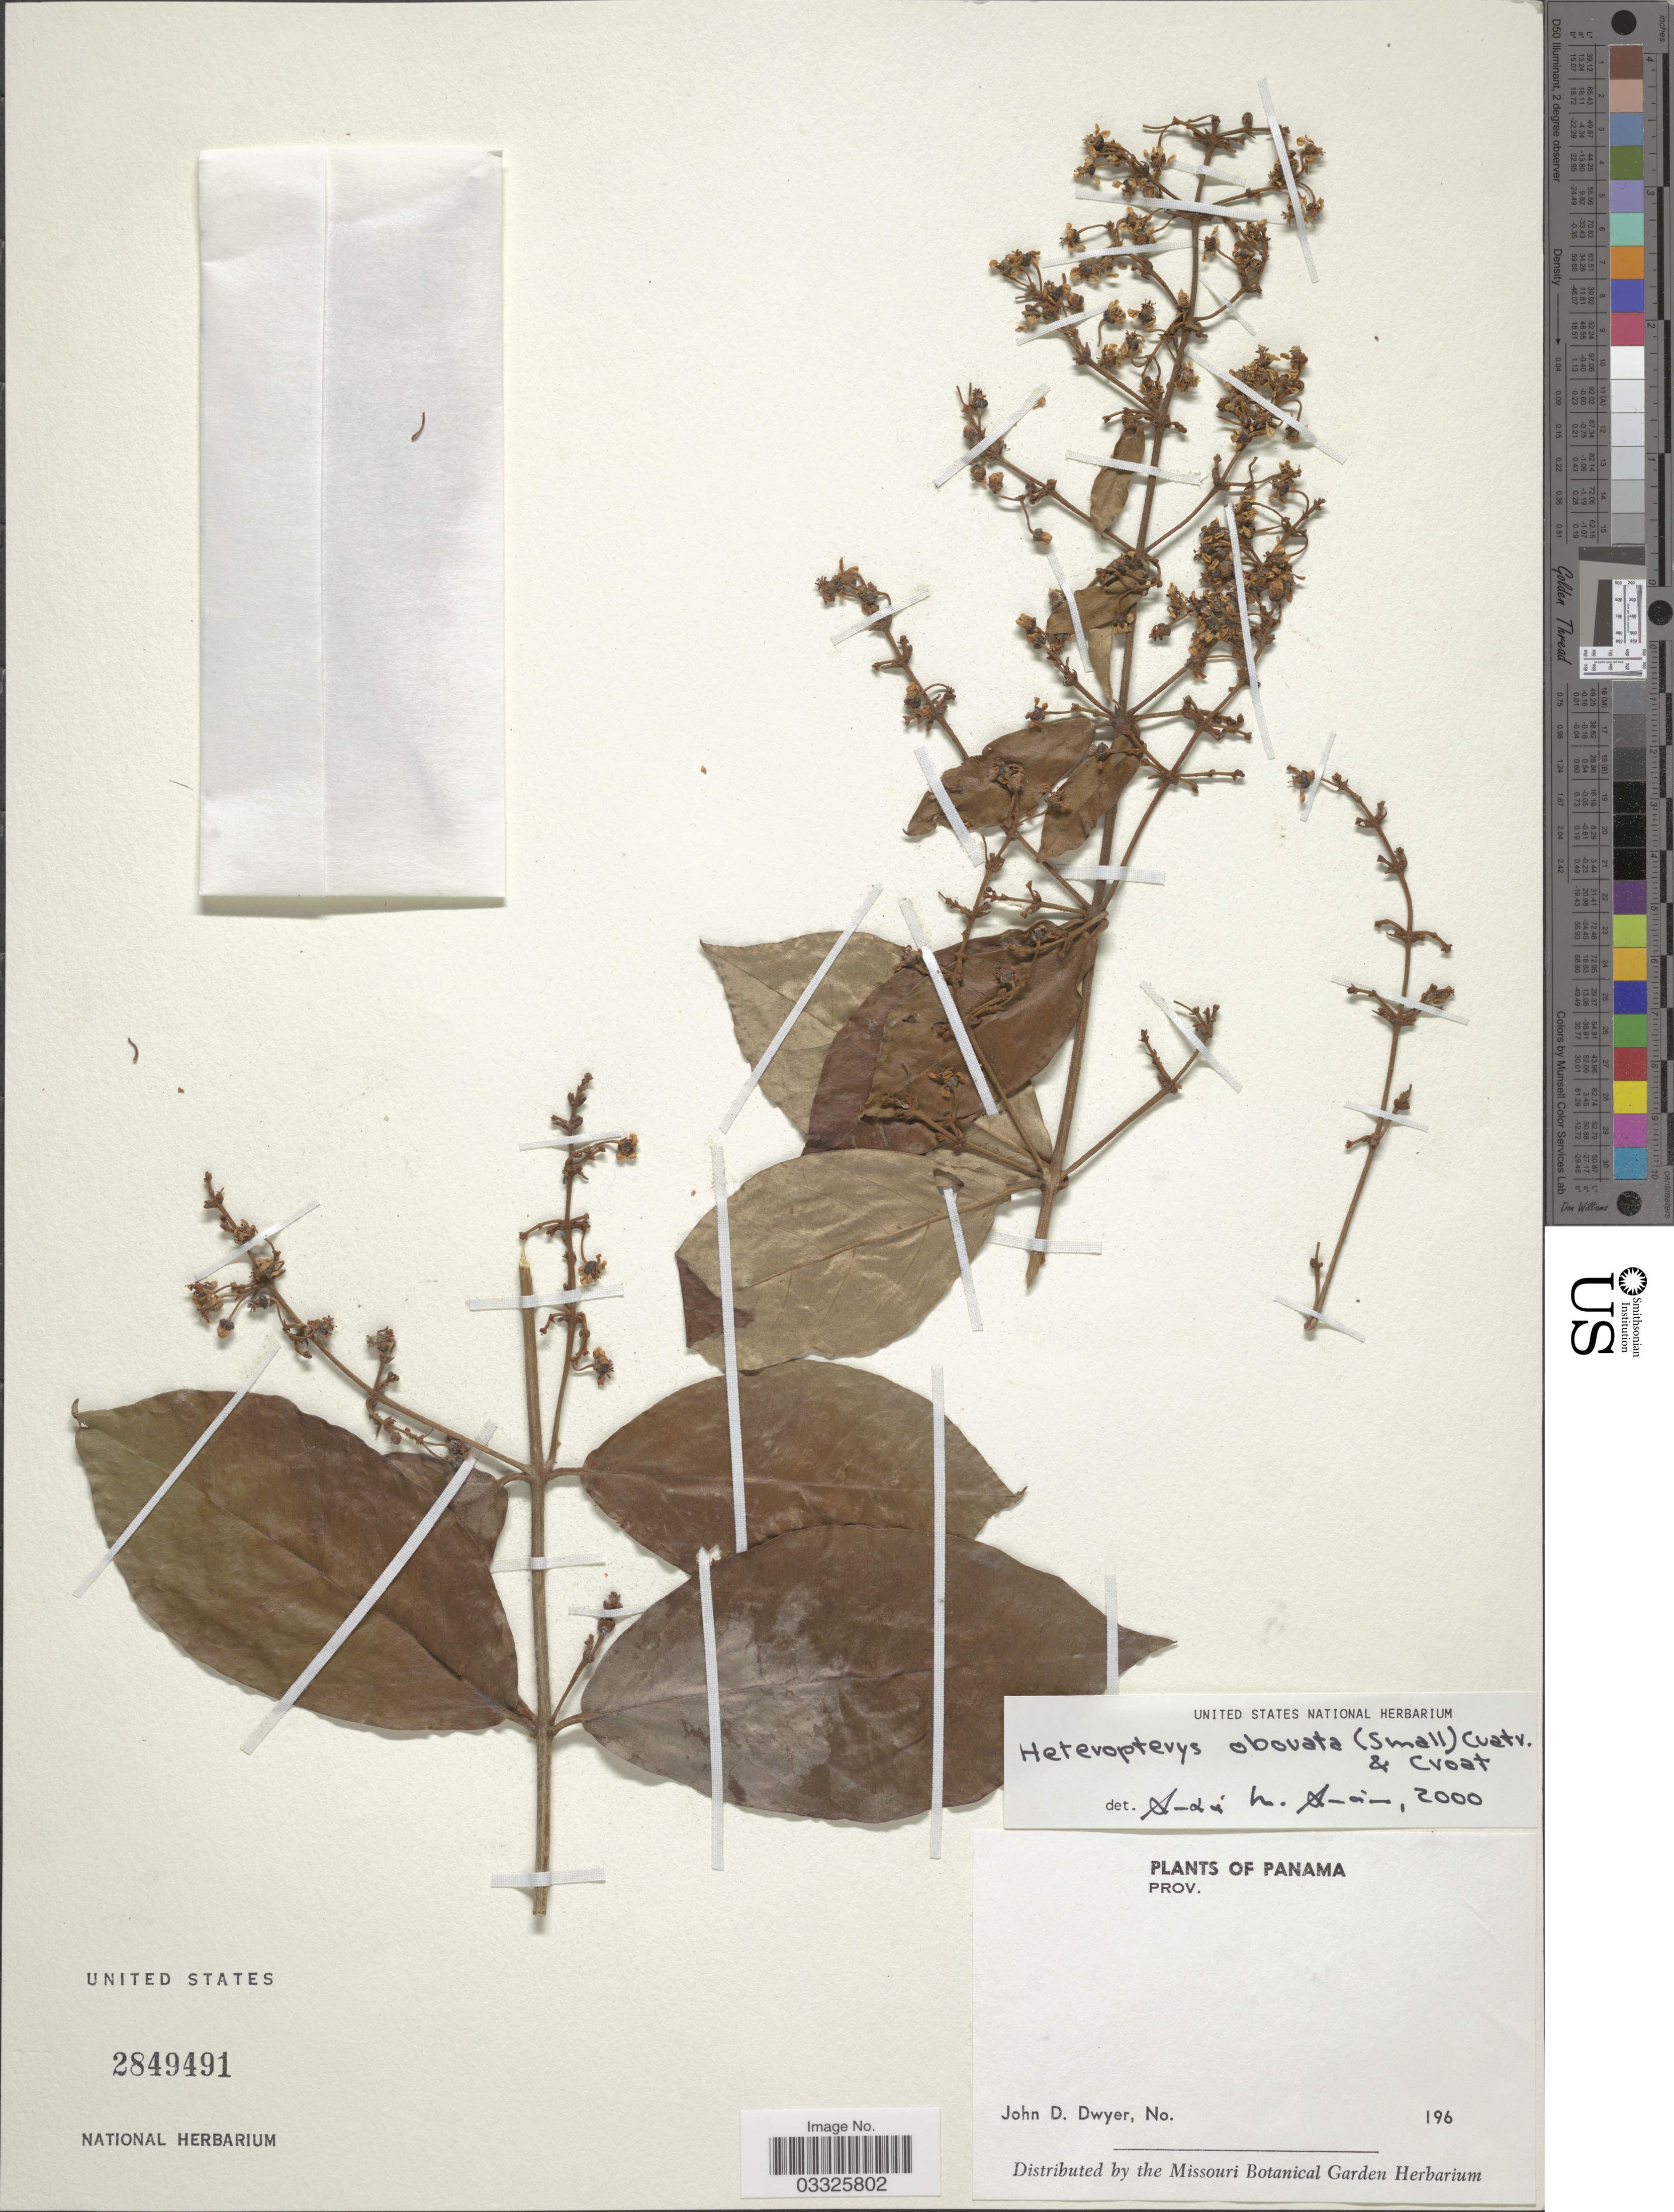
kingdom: Plantae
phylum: Tracheophyta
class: Magnoliopsida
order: Malpighiales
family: Malpighiaceae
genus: Heteropterys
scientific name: Heteropterys obovata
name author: (Small) Cuatrec. & Croat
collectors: J. D. Dwyer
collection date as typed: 196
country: Panama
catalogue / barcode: US 2849491